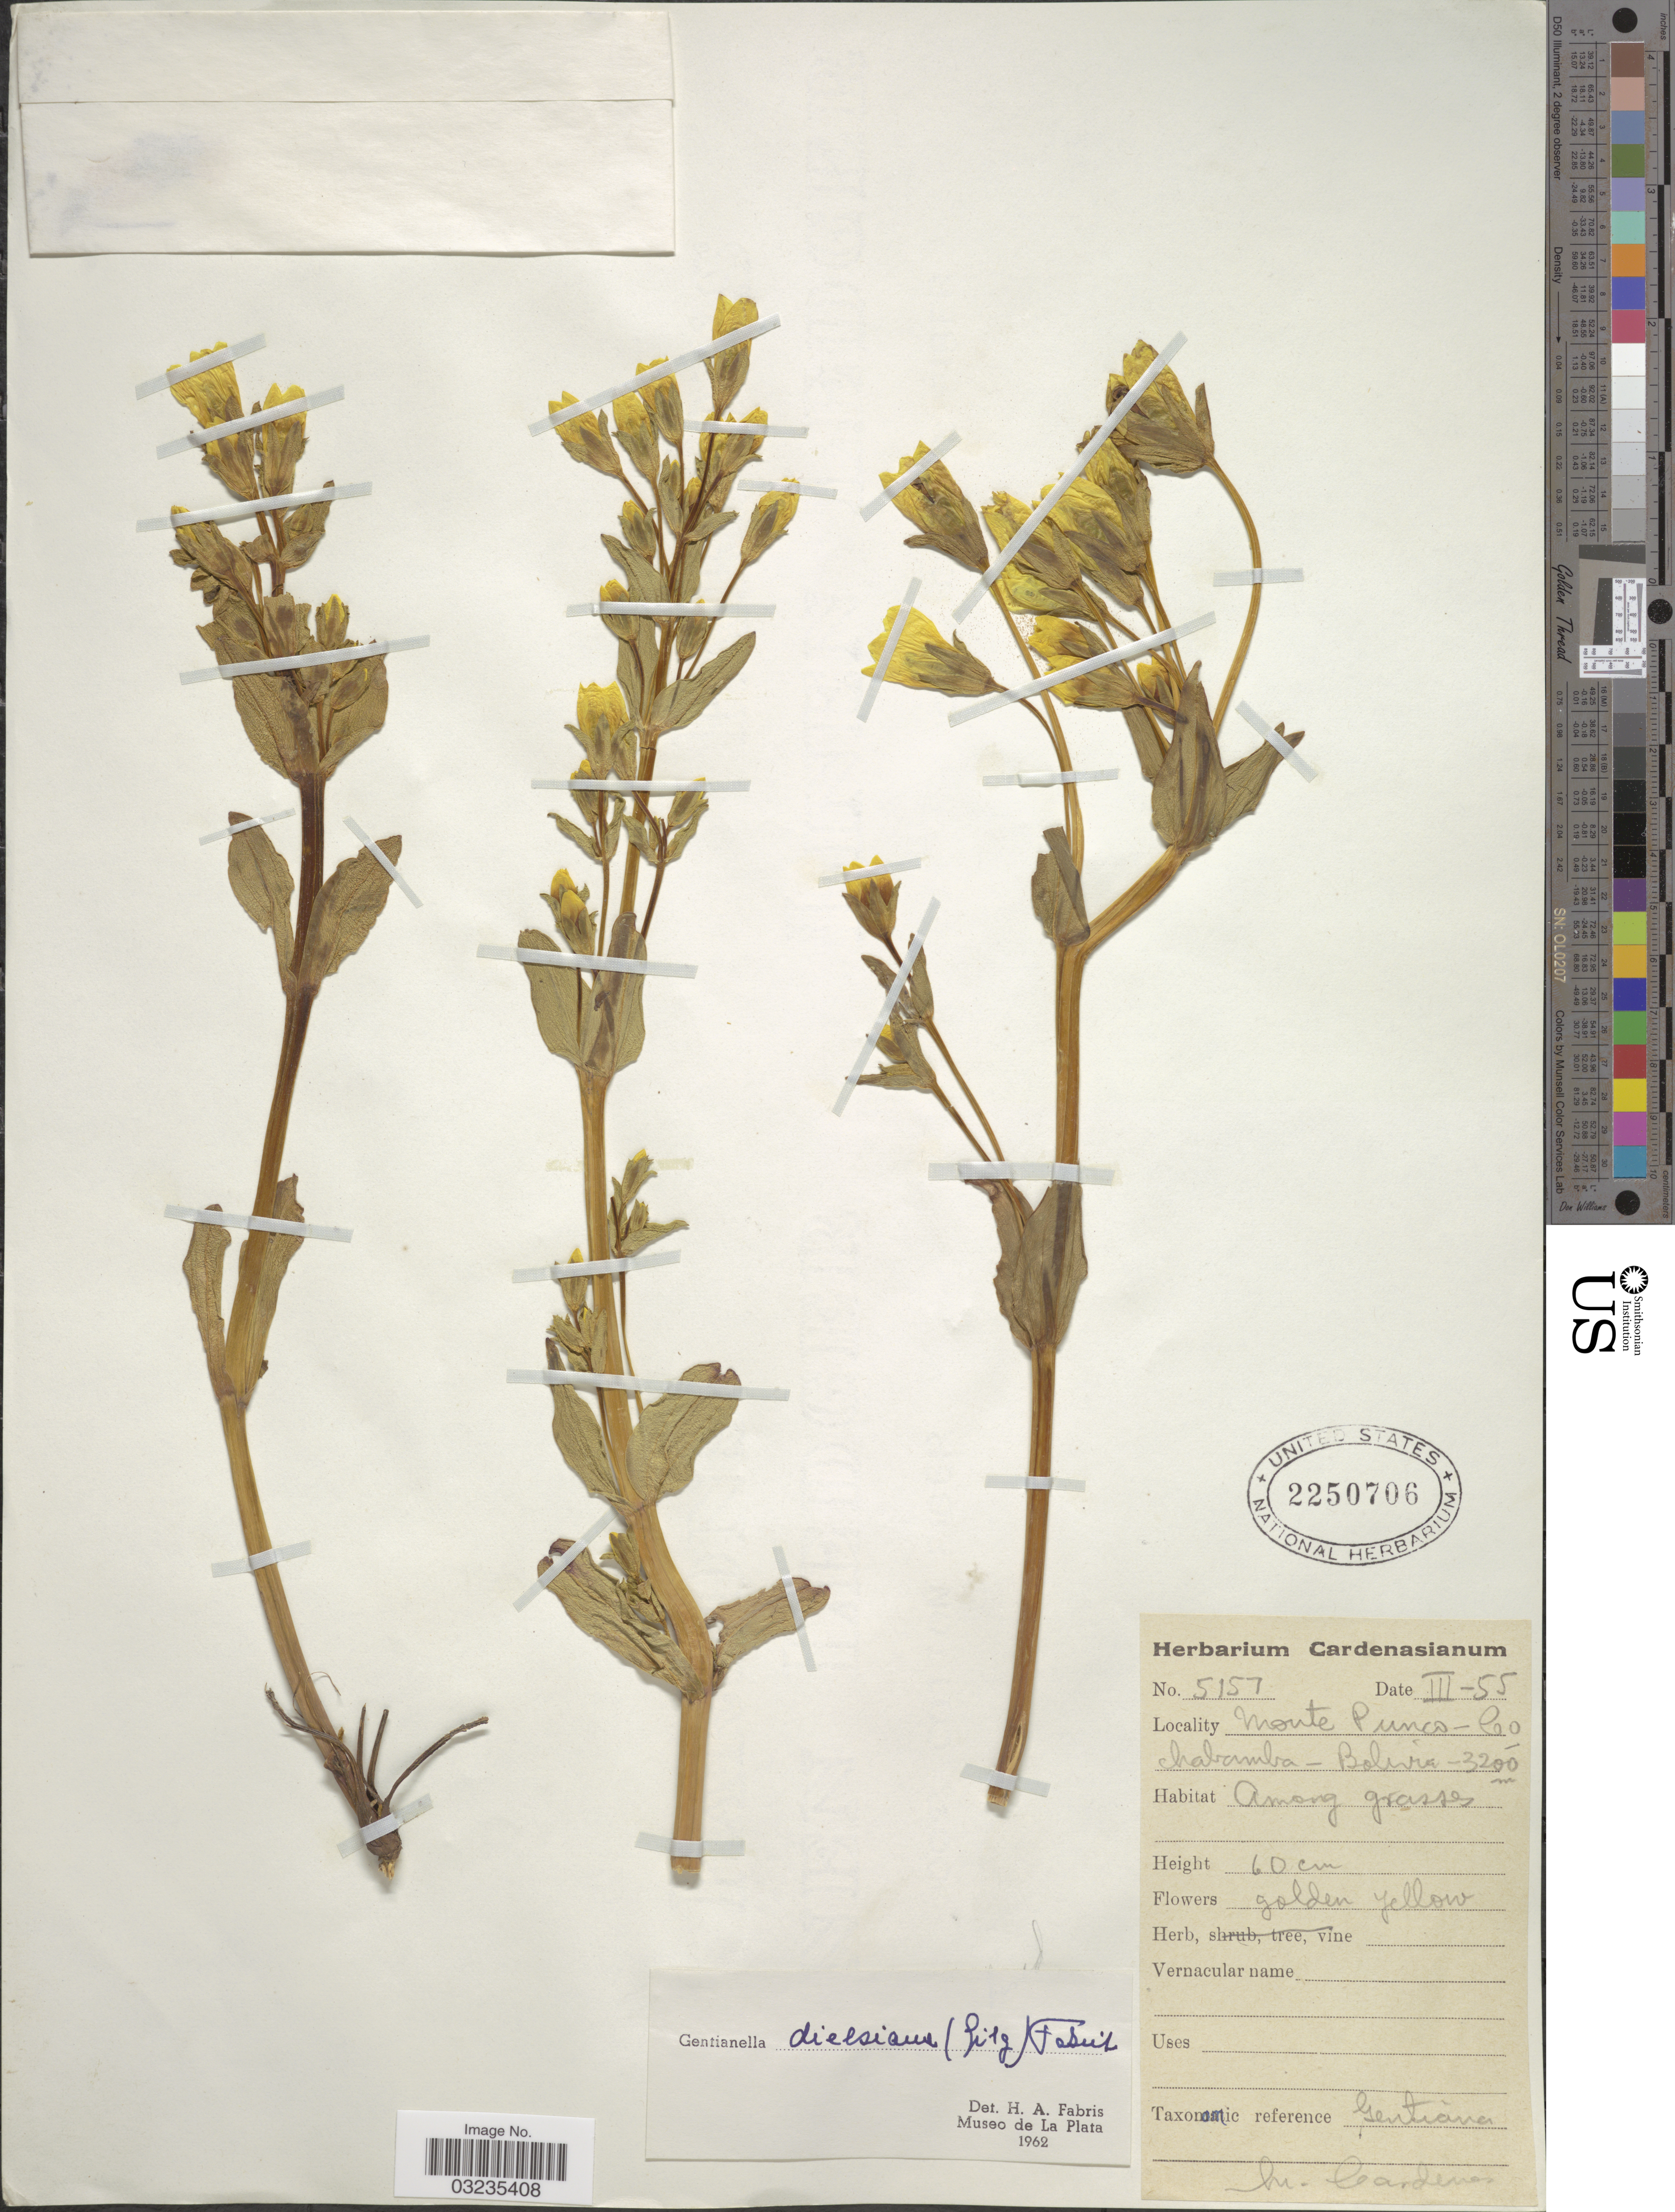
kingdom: Plantae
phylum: Tracheophyta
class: Magnoliopsida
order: Gentianales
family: Gentianaceae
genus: Gentiana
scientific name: Gentiana dielsiana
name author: Gilg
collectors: M. Cárdenas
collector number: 5151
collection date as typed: Transcribed d/m/y: /3/55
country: Bolivia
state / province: Cochabamba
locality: Monte Punco.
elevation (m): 3200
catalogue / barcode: US 2250706